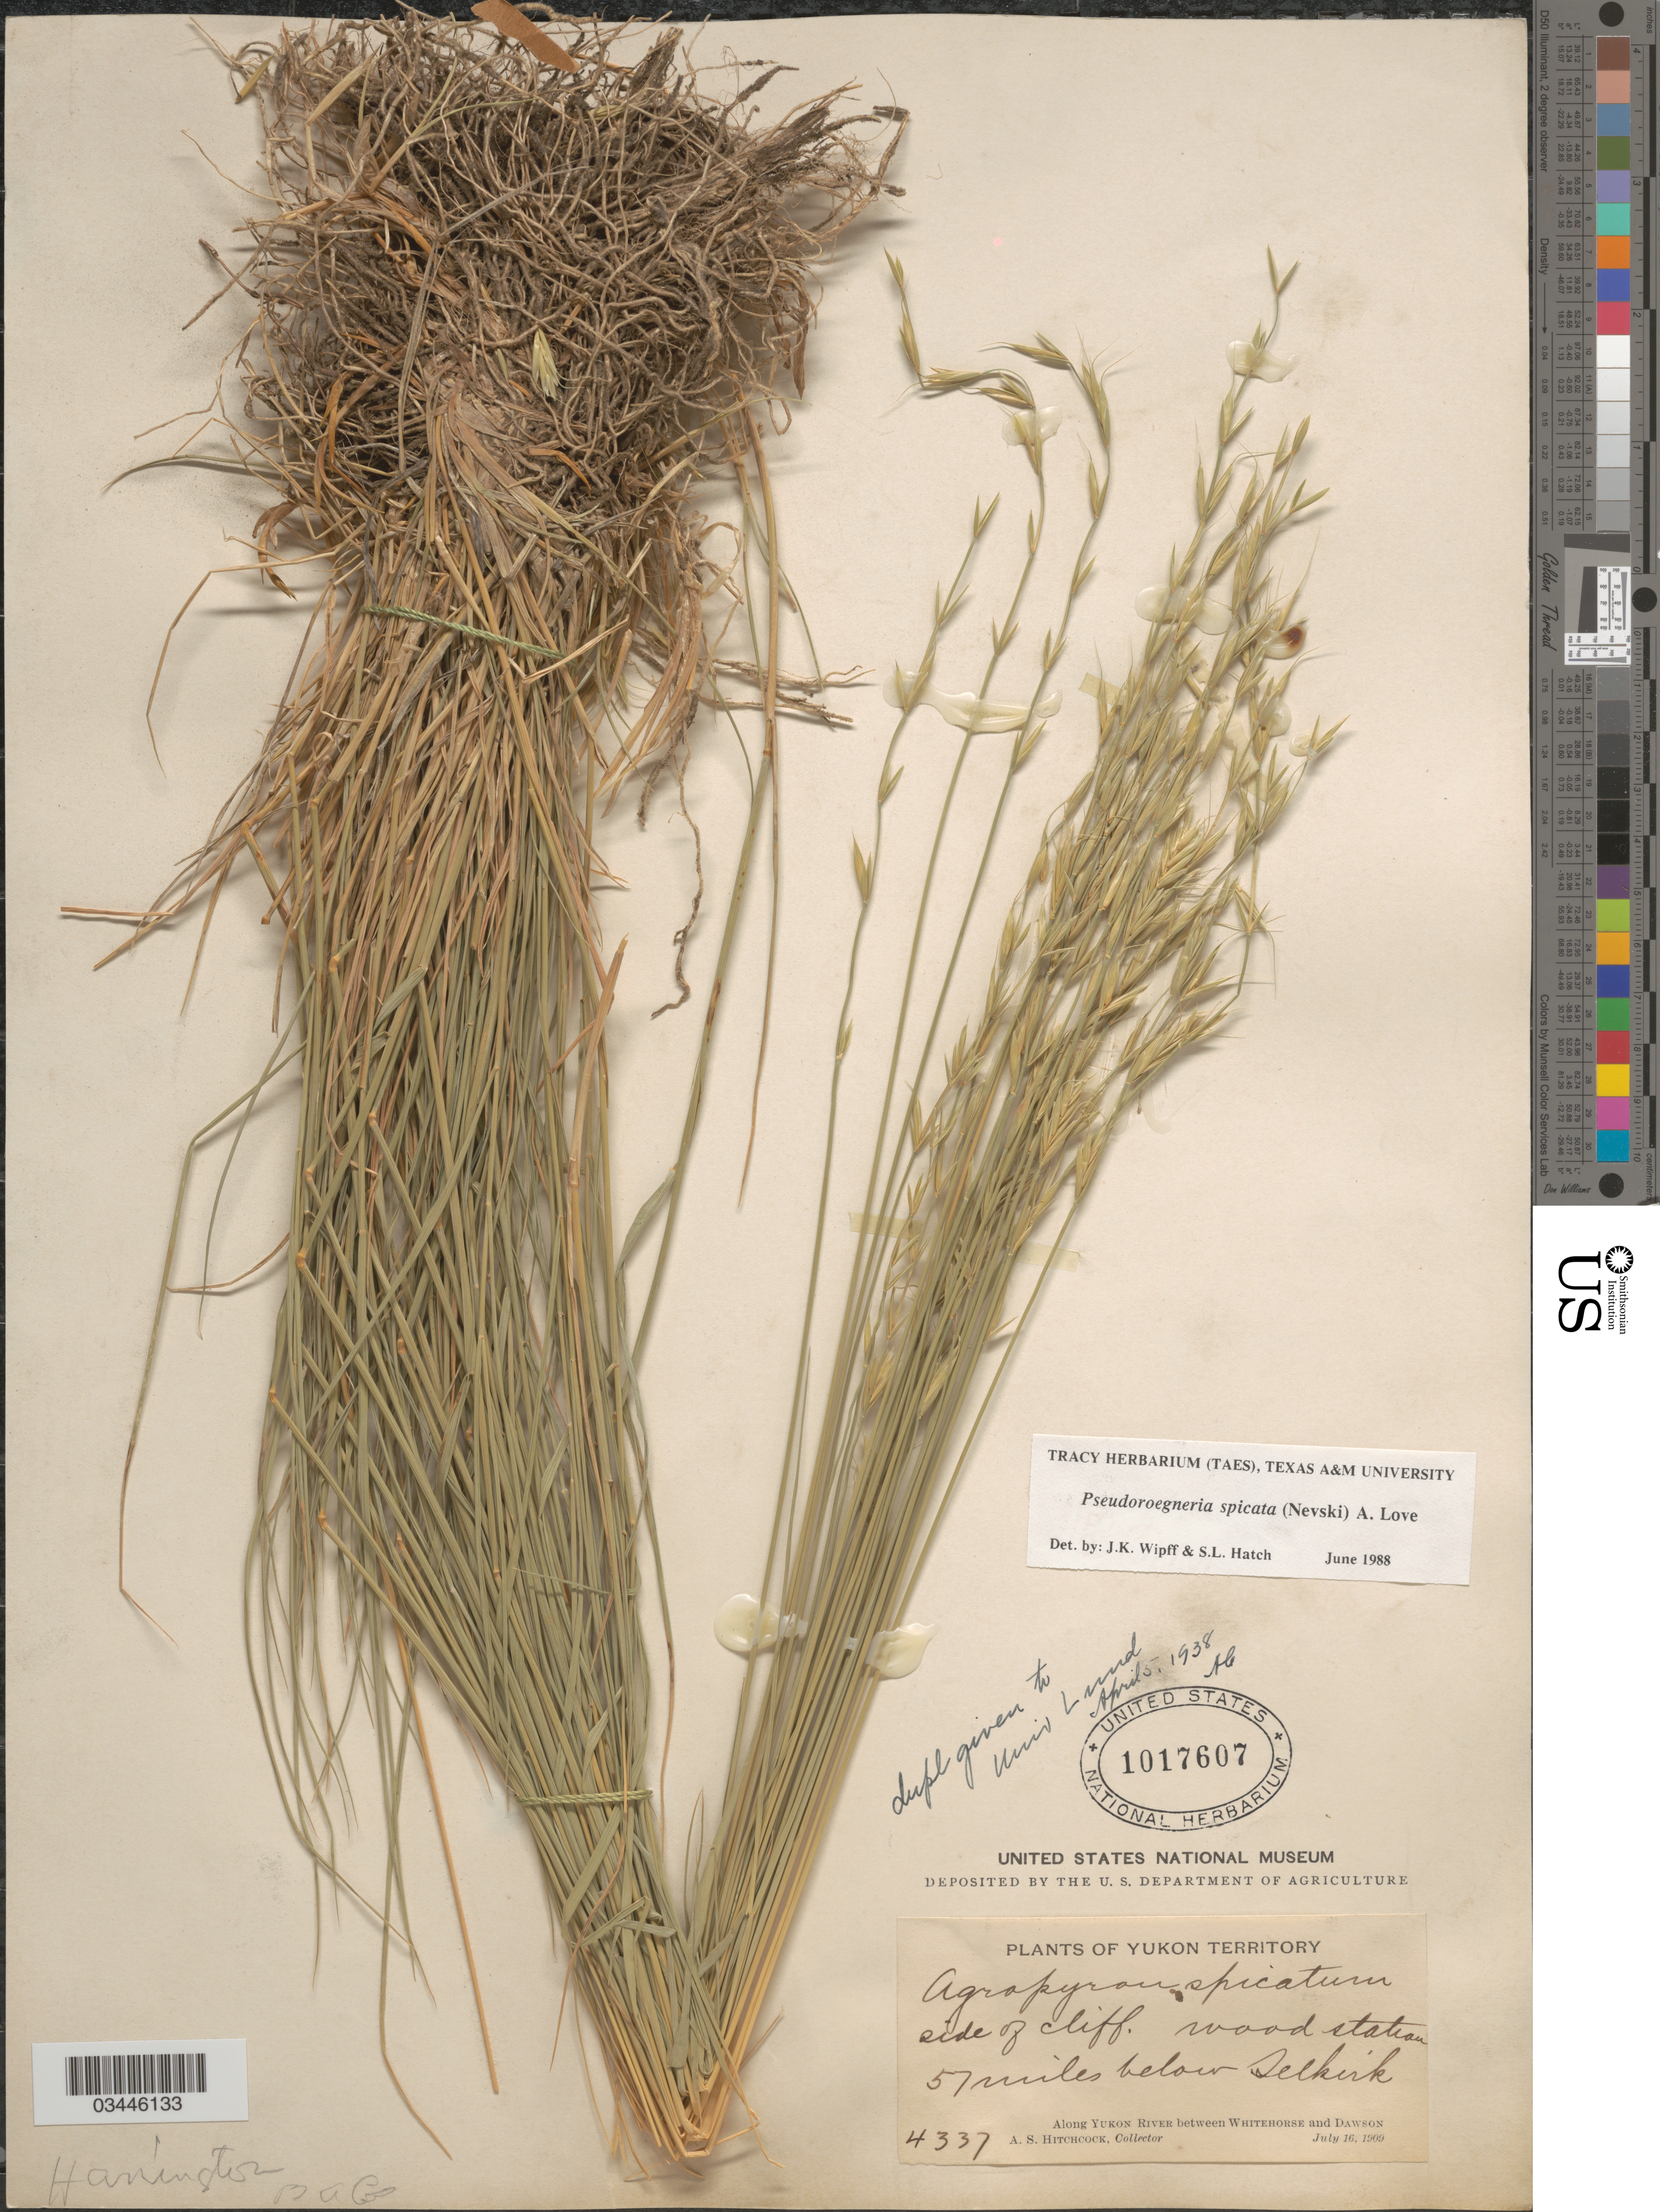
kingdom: Plantae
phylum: Tracheophyta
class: Liliopsida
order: Poales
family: Poaceae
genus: Pseudoroegneria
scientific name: Pseudoroegneria spicata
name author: (Pursh) Á. Löve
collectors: A. S. Hitchcock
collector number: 4337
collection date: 1909-07-16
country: Canada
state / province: Yukon Territory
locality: Side of cliff. Wood station 57 miles below Selkirk. Along Yukon River between Whitehorse and Dawson.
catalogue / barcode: US 1017607